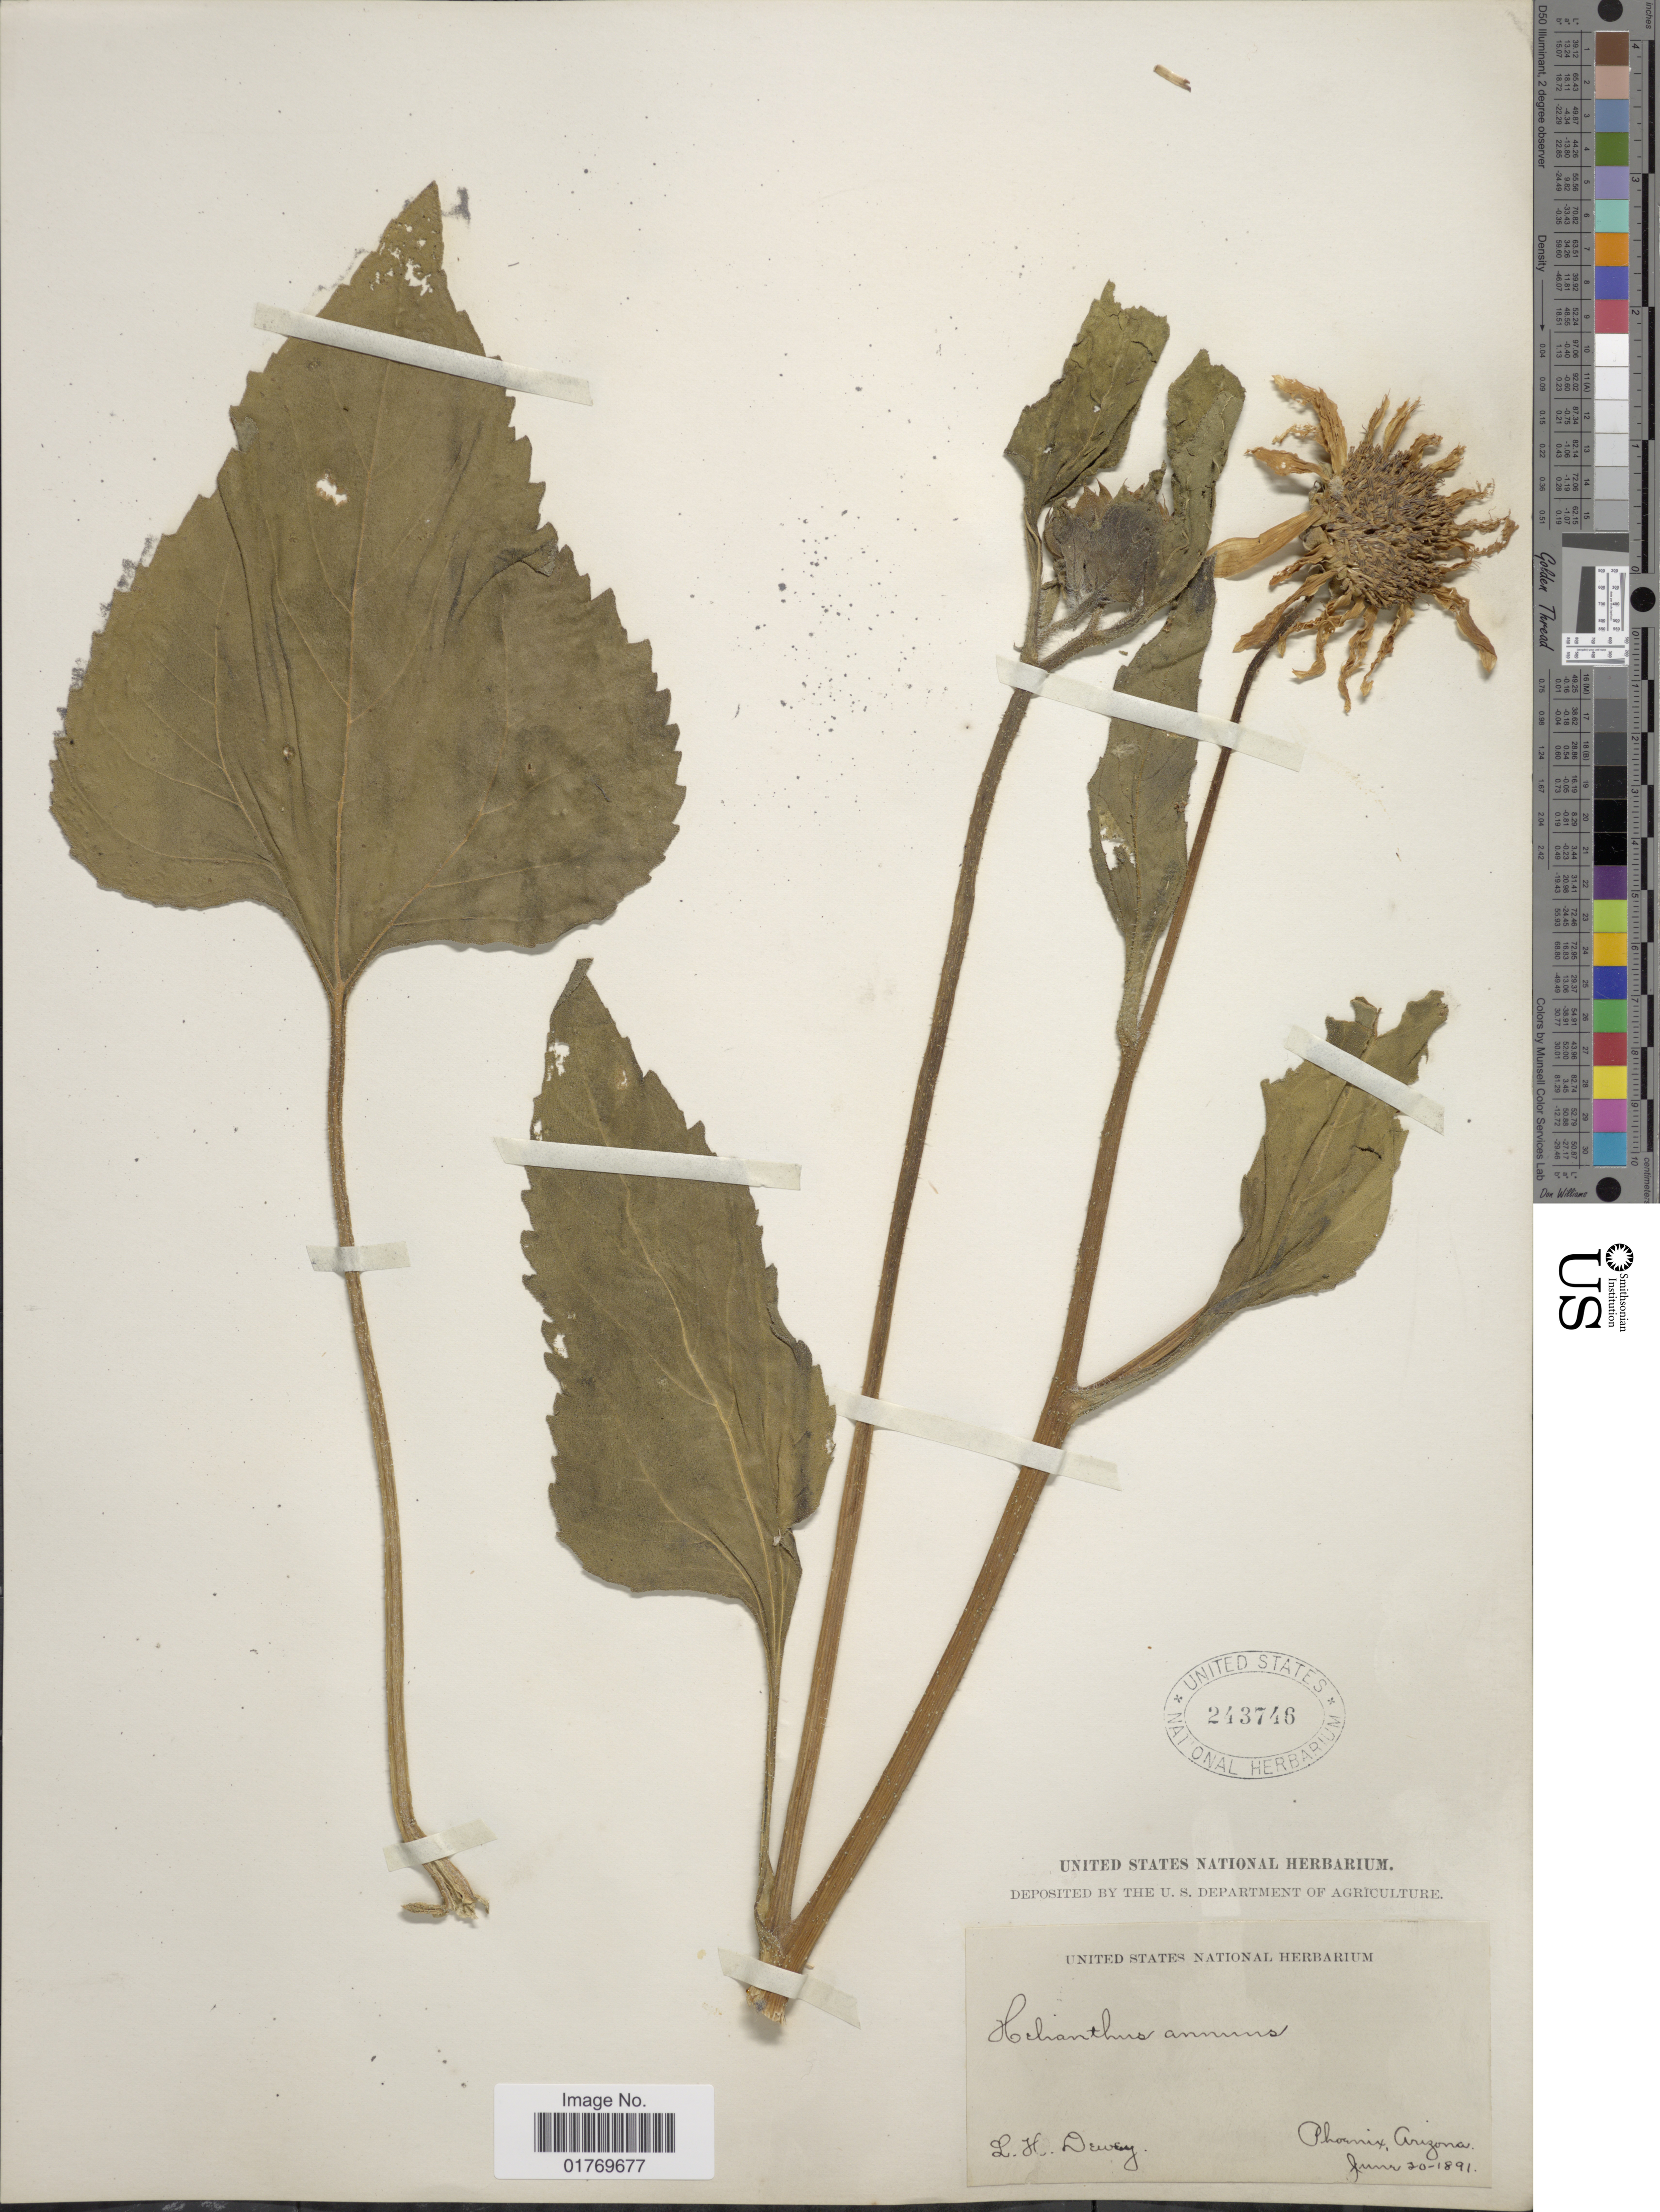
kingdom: Plantae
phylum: Tracheophyta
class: Magnoliopsida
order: Asterales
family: Asteraceae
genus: Helianthus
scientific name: Helianthus annuus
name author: L.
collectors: L. H. Dewey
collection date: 1891-06-20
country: United States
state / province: Arizona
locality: Phoenix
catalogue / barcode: US 243746